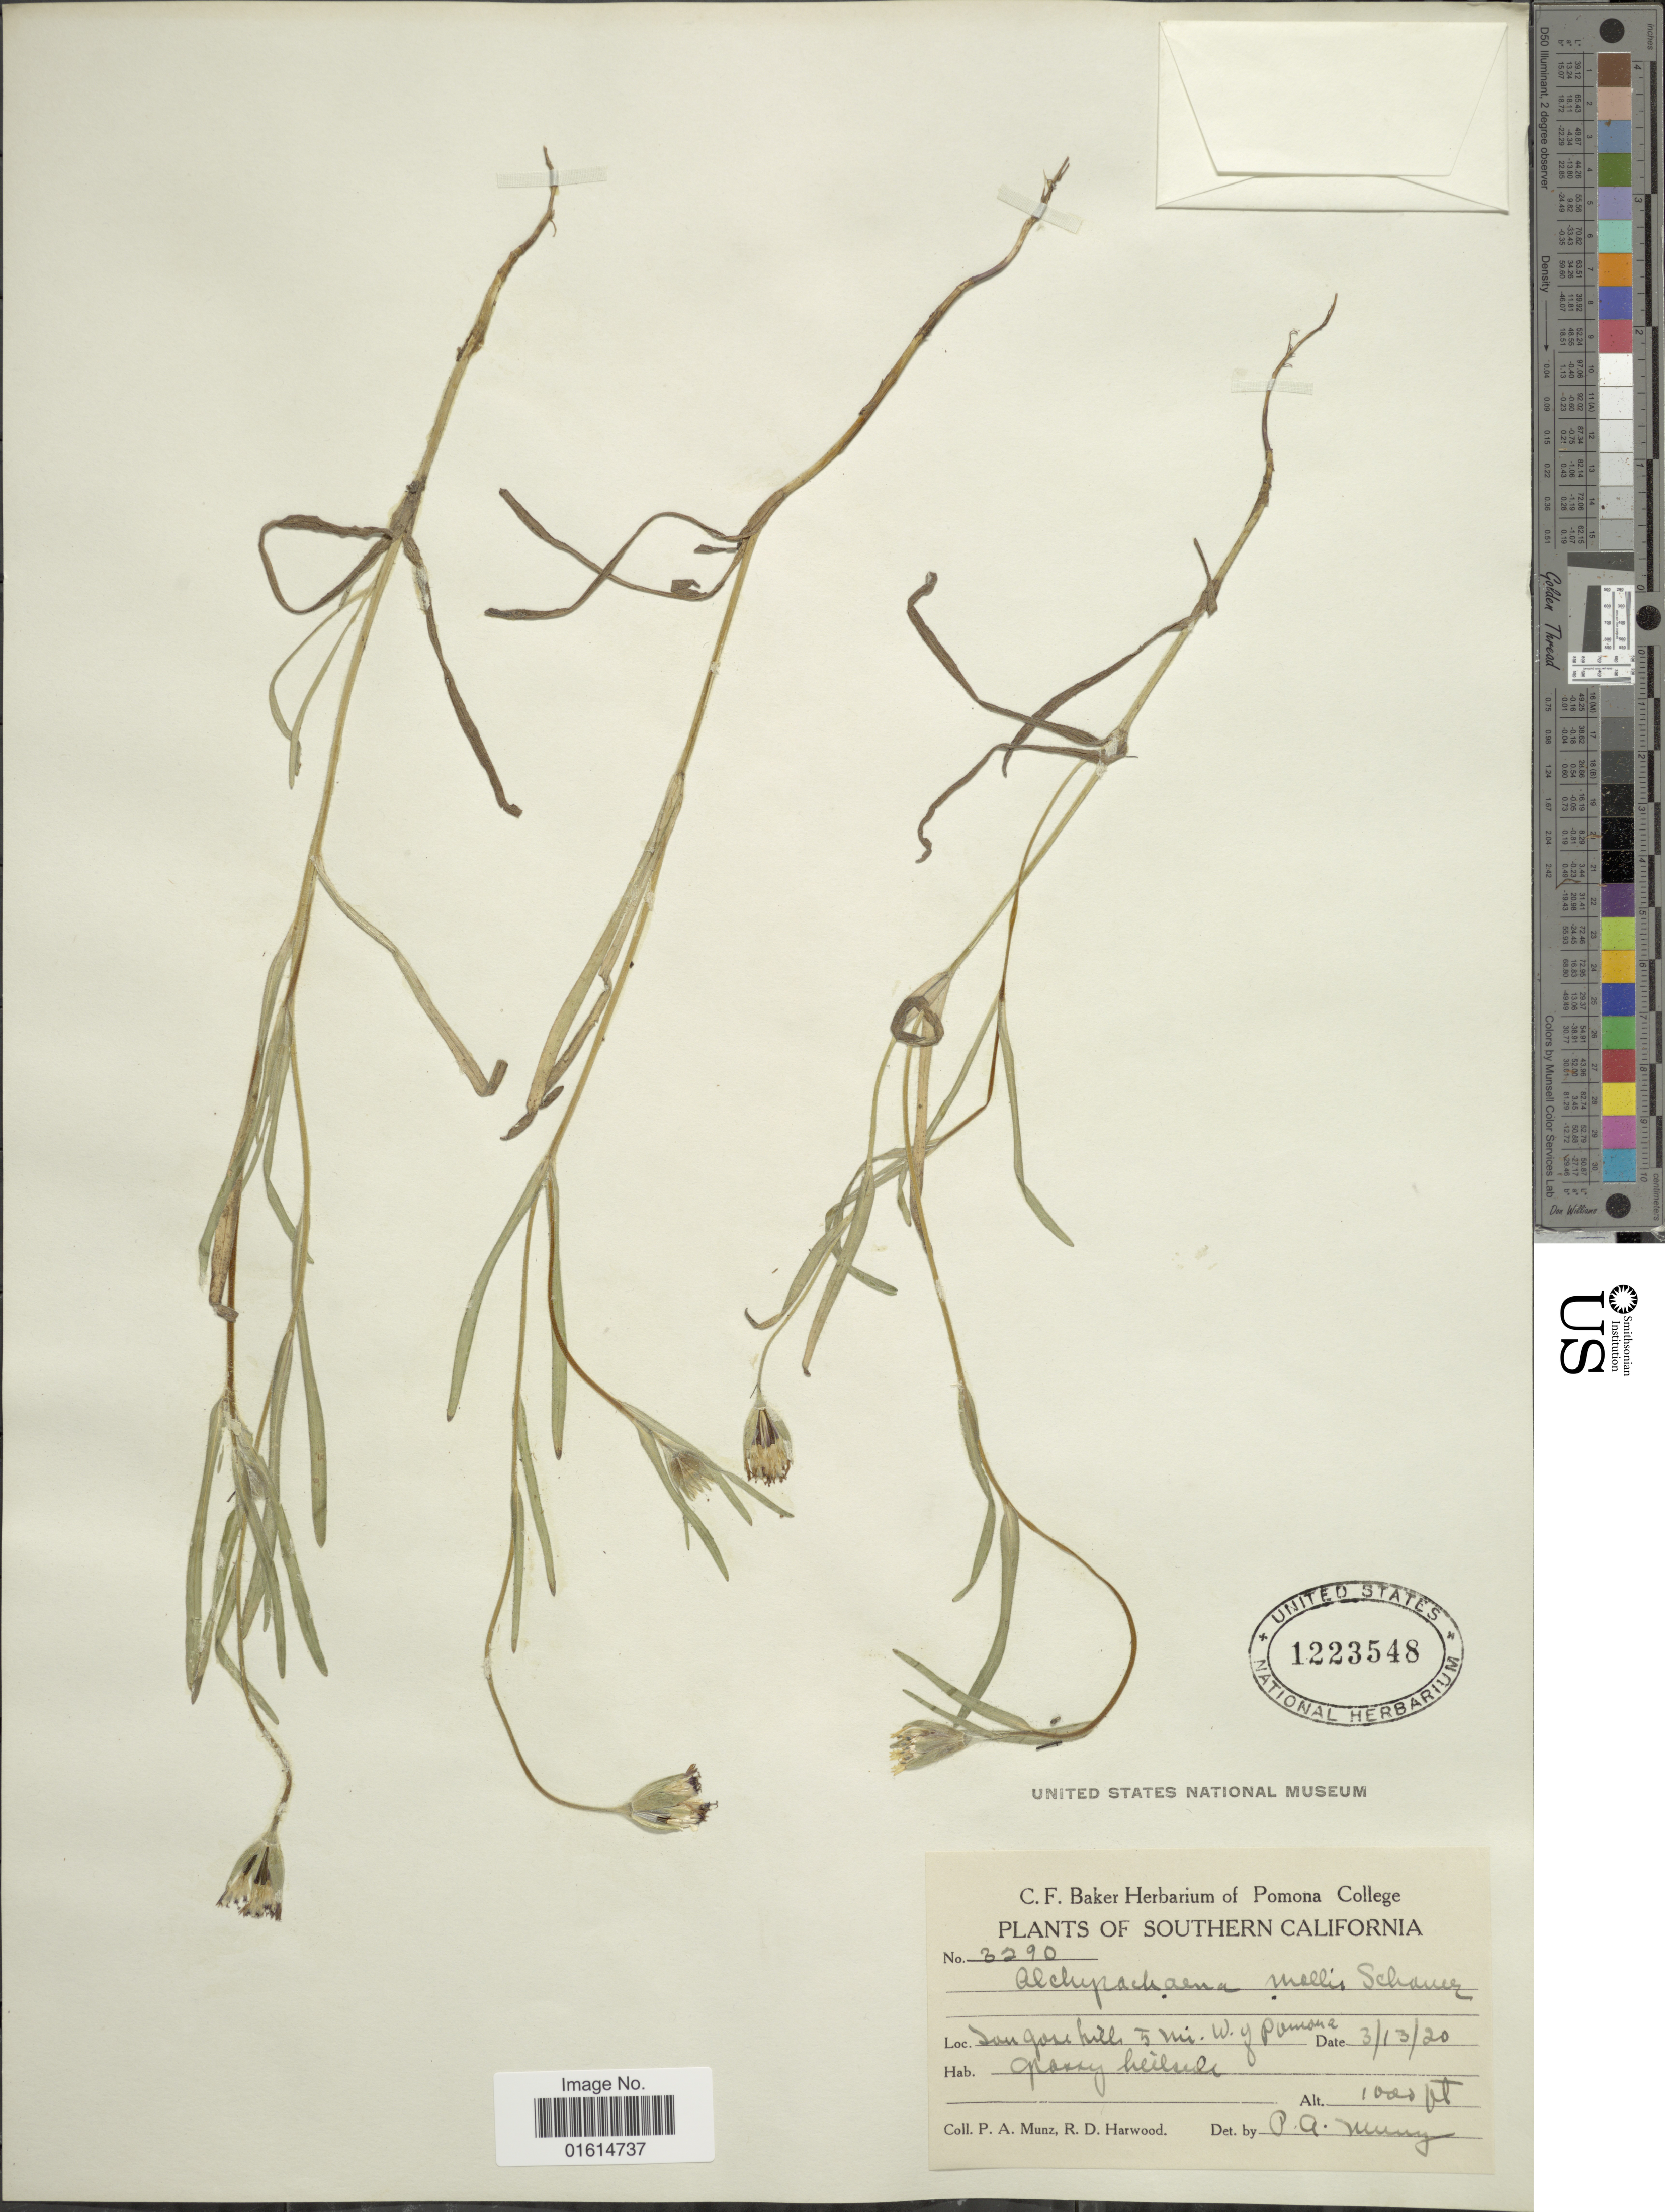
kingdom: Plantae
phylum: Tracheophyta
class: Magnoliopsida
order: Asterales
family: Asteraceae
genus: Achyrachaena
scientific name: Achyrachaena mollis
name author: Schauer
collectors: P. A. Munz & R. Harwood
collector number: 3290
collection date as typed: Transcribed d/m/y: 13/3/20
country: United States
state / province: California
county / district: Los Angeles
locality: Southern California, San Jose, hills 5 mi. w. of Pomona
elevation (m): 305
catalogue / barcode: US 1223548